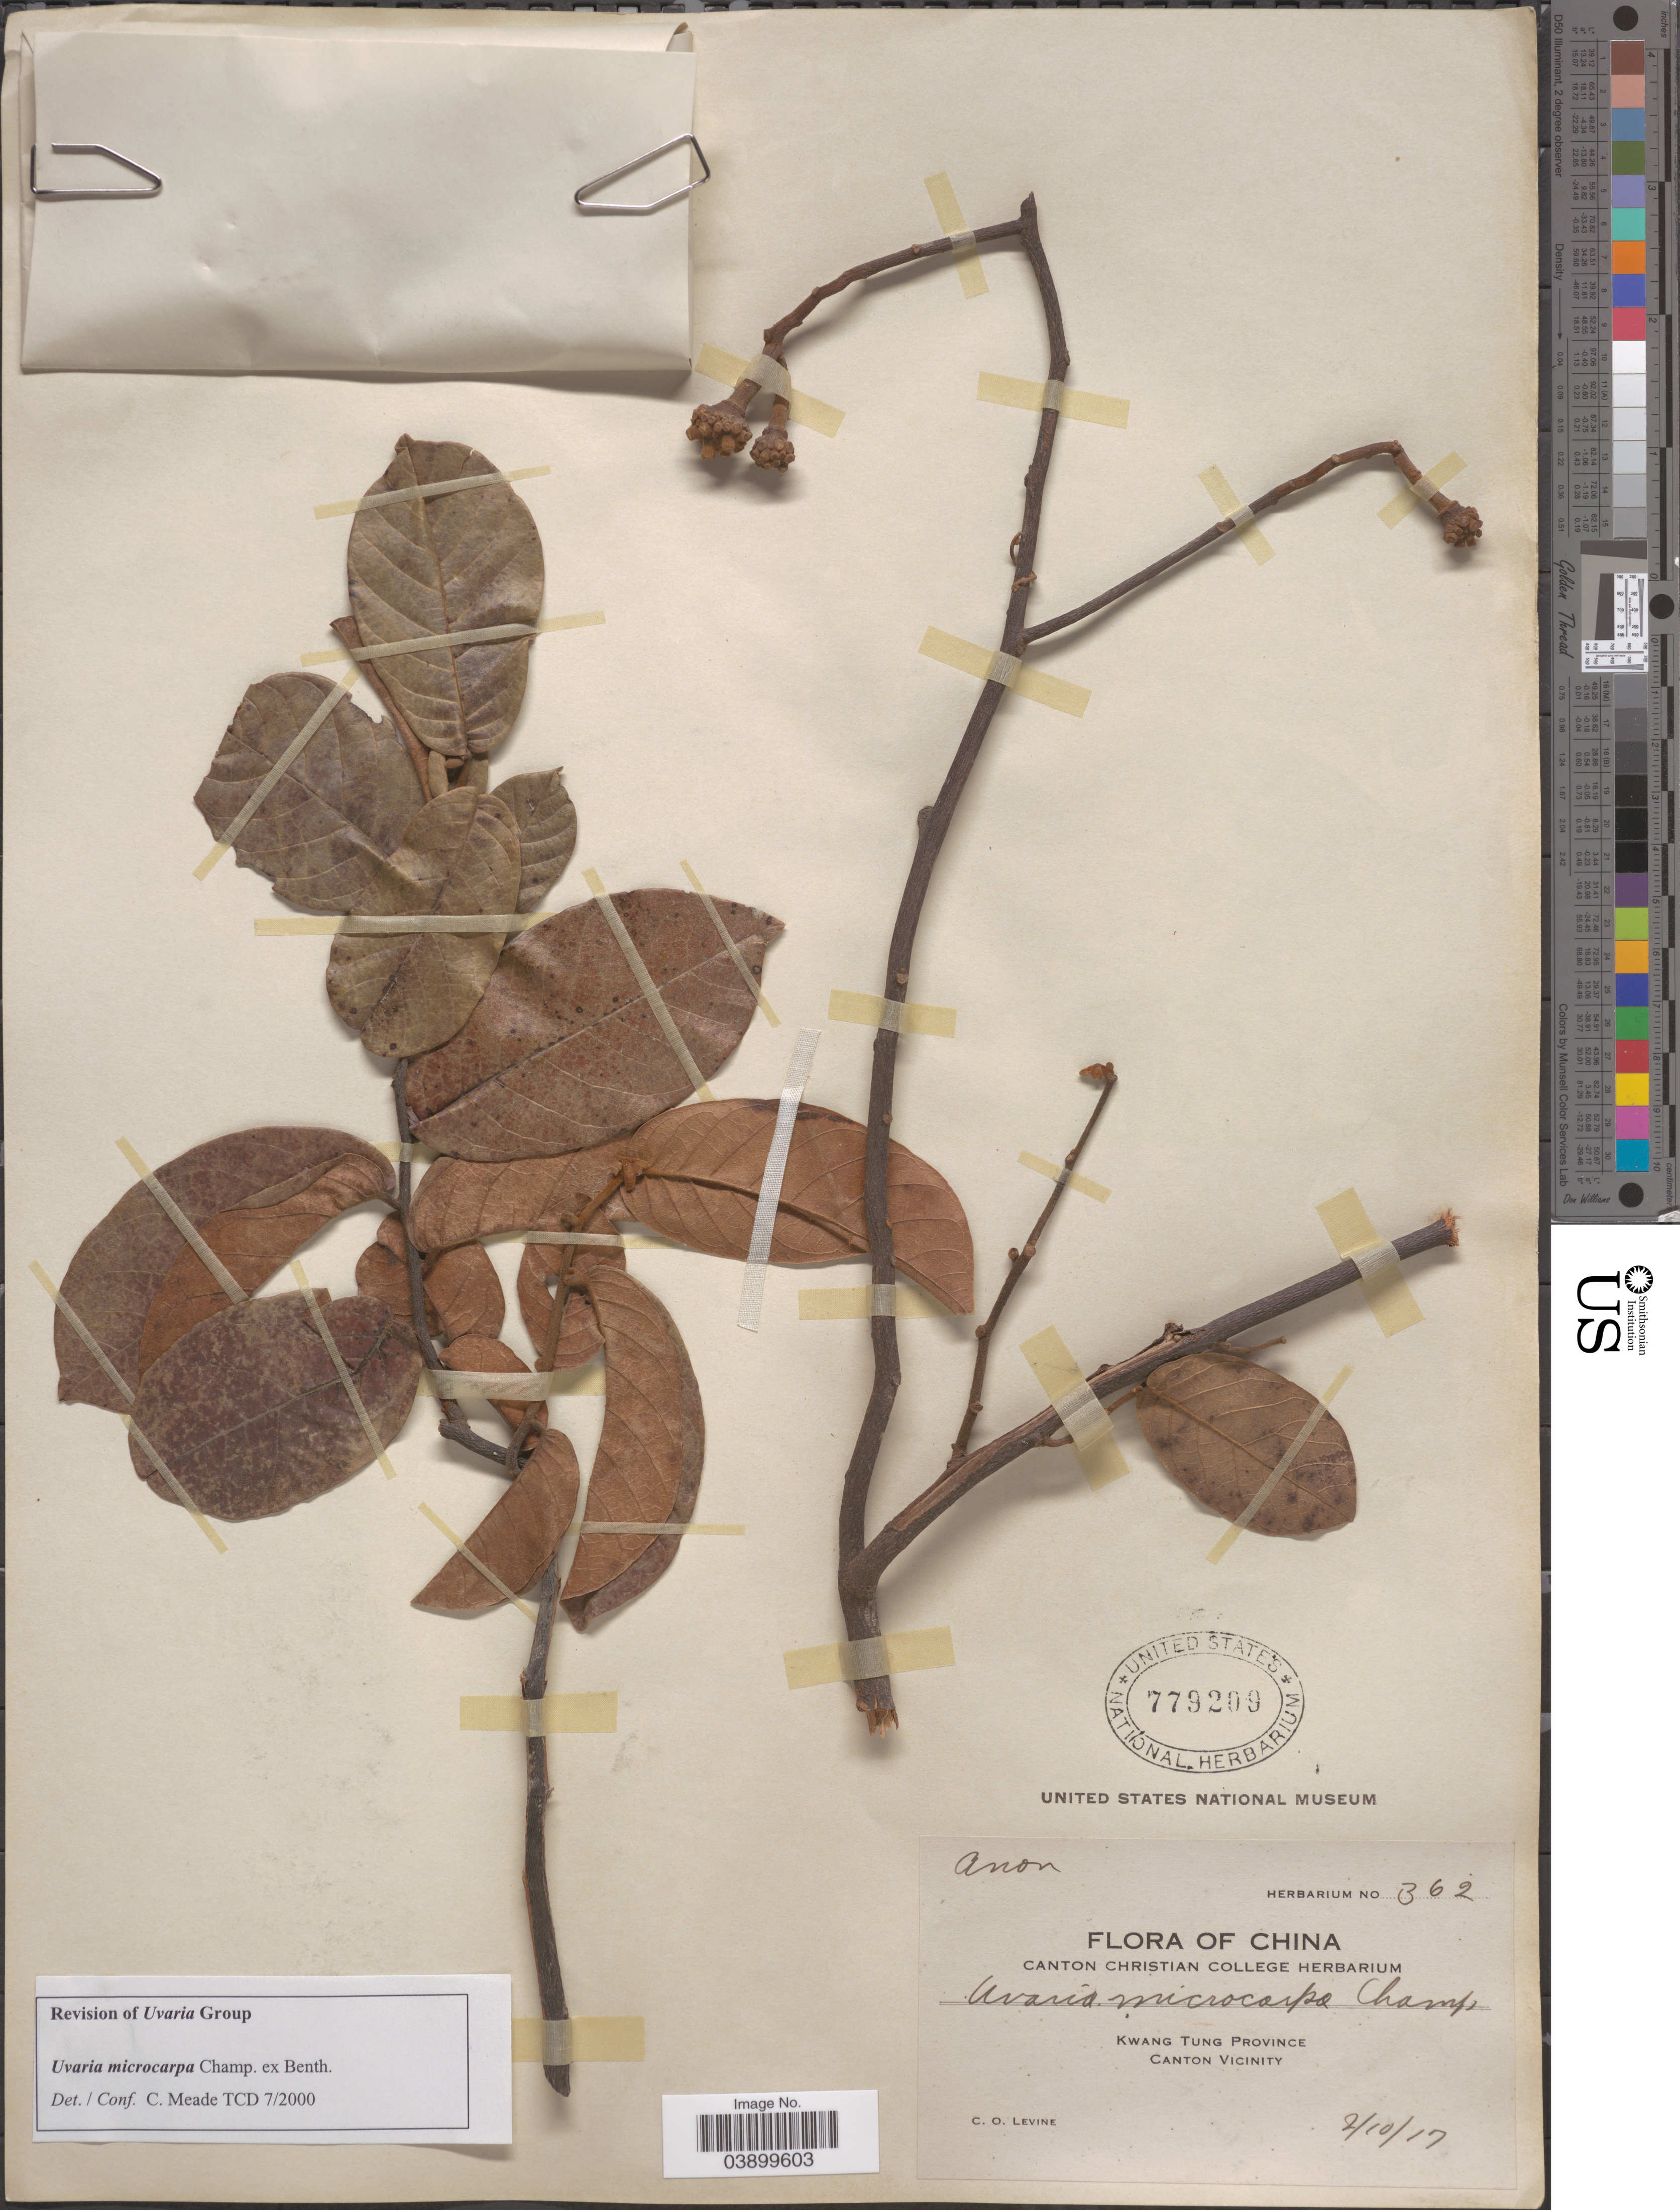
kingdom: Plantae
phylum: Tracheophyta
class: Magnoliopsida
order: Magnoliales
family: Annonaceae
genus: Uvaria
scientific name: Uvaria microcarpa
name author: Champ. ex Benth.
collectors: C. O. Levine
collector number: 362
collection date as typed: Transcribed d/m/y: 2/10/17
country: China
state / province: Guangdong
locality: Kwang Tung Province. Canton Vicinity.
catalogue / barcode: US 779209